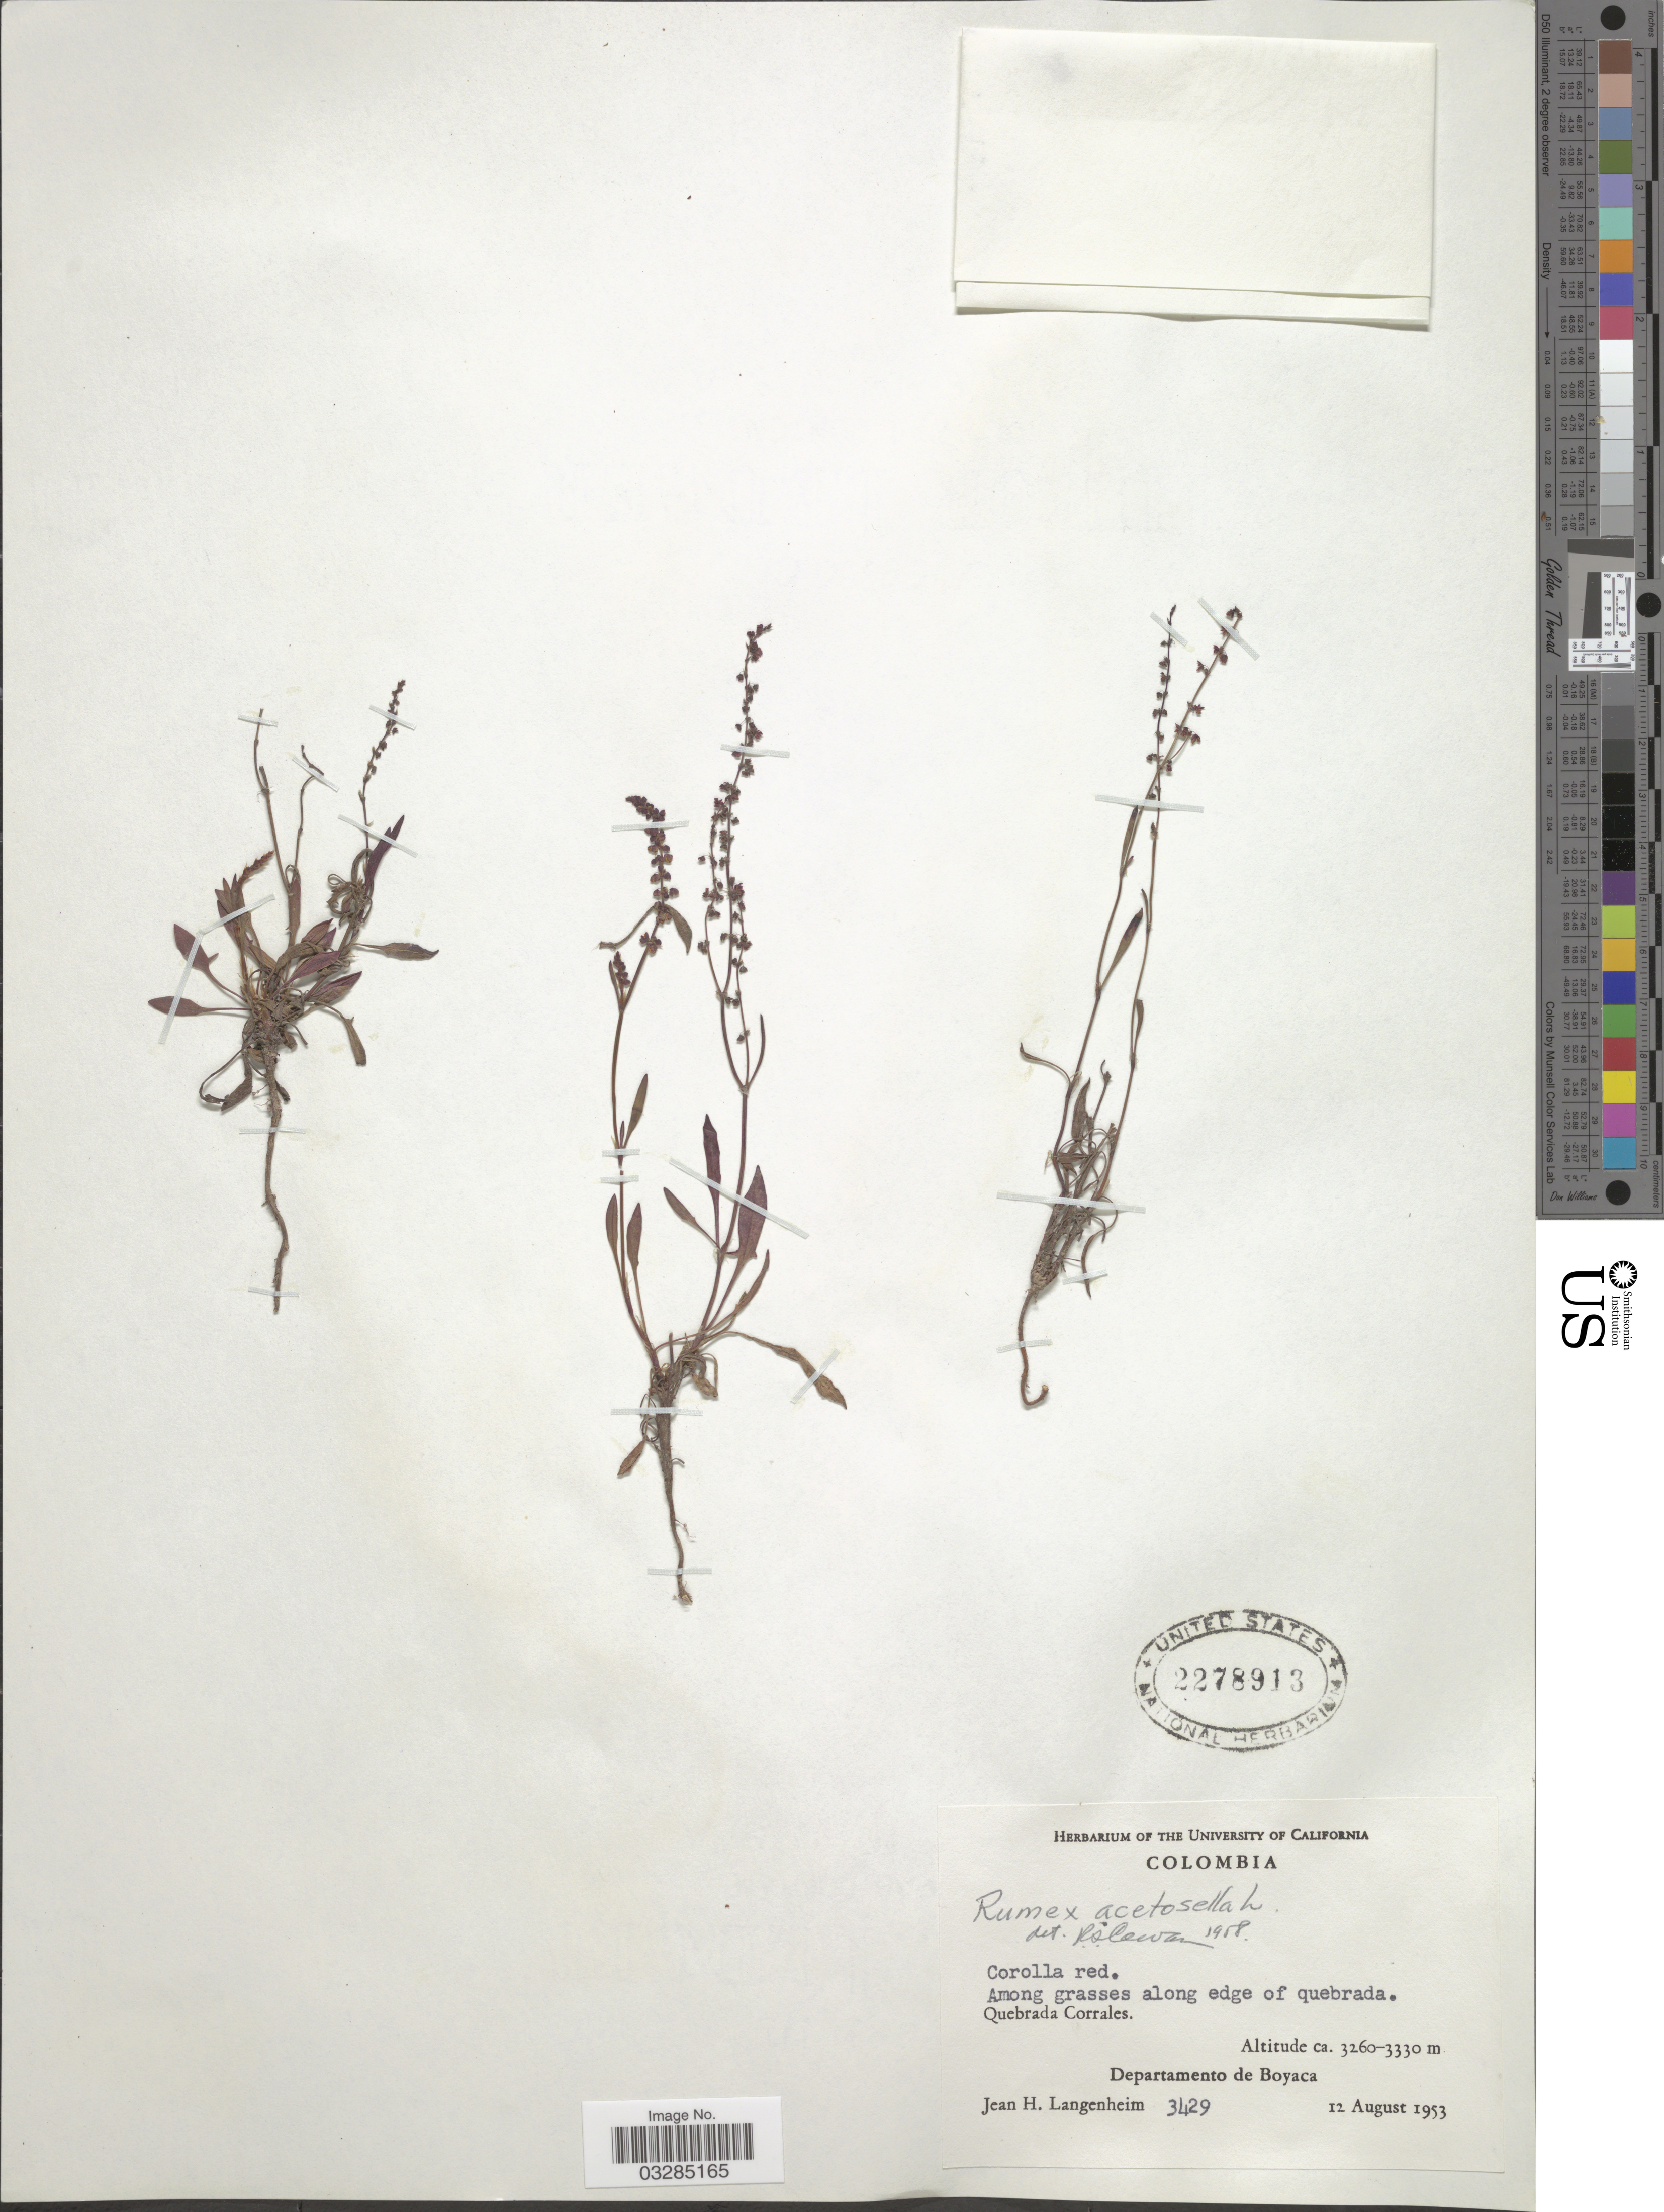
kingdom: Plantae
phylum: Tracheophyta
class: Magnoliopsida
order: Caryophyllales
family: Polygonaceae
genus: Rumex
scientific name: Rumex acetosella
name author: L.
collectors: J. H. Langenheim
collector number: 3429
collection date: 1953-08-12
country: Colombia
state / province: Boyacá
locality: Among grasses along edge of quebrada. Quebrada Corrales. Departamento de Boyaca.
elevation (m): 3260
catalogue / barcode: US 2278913